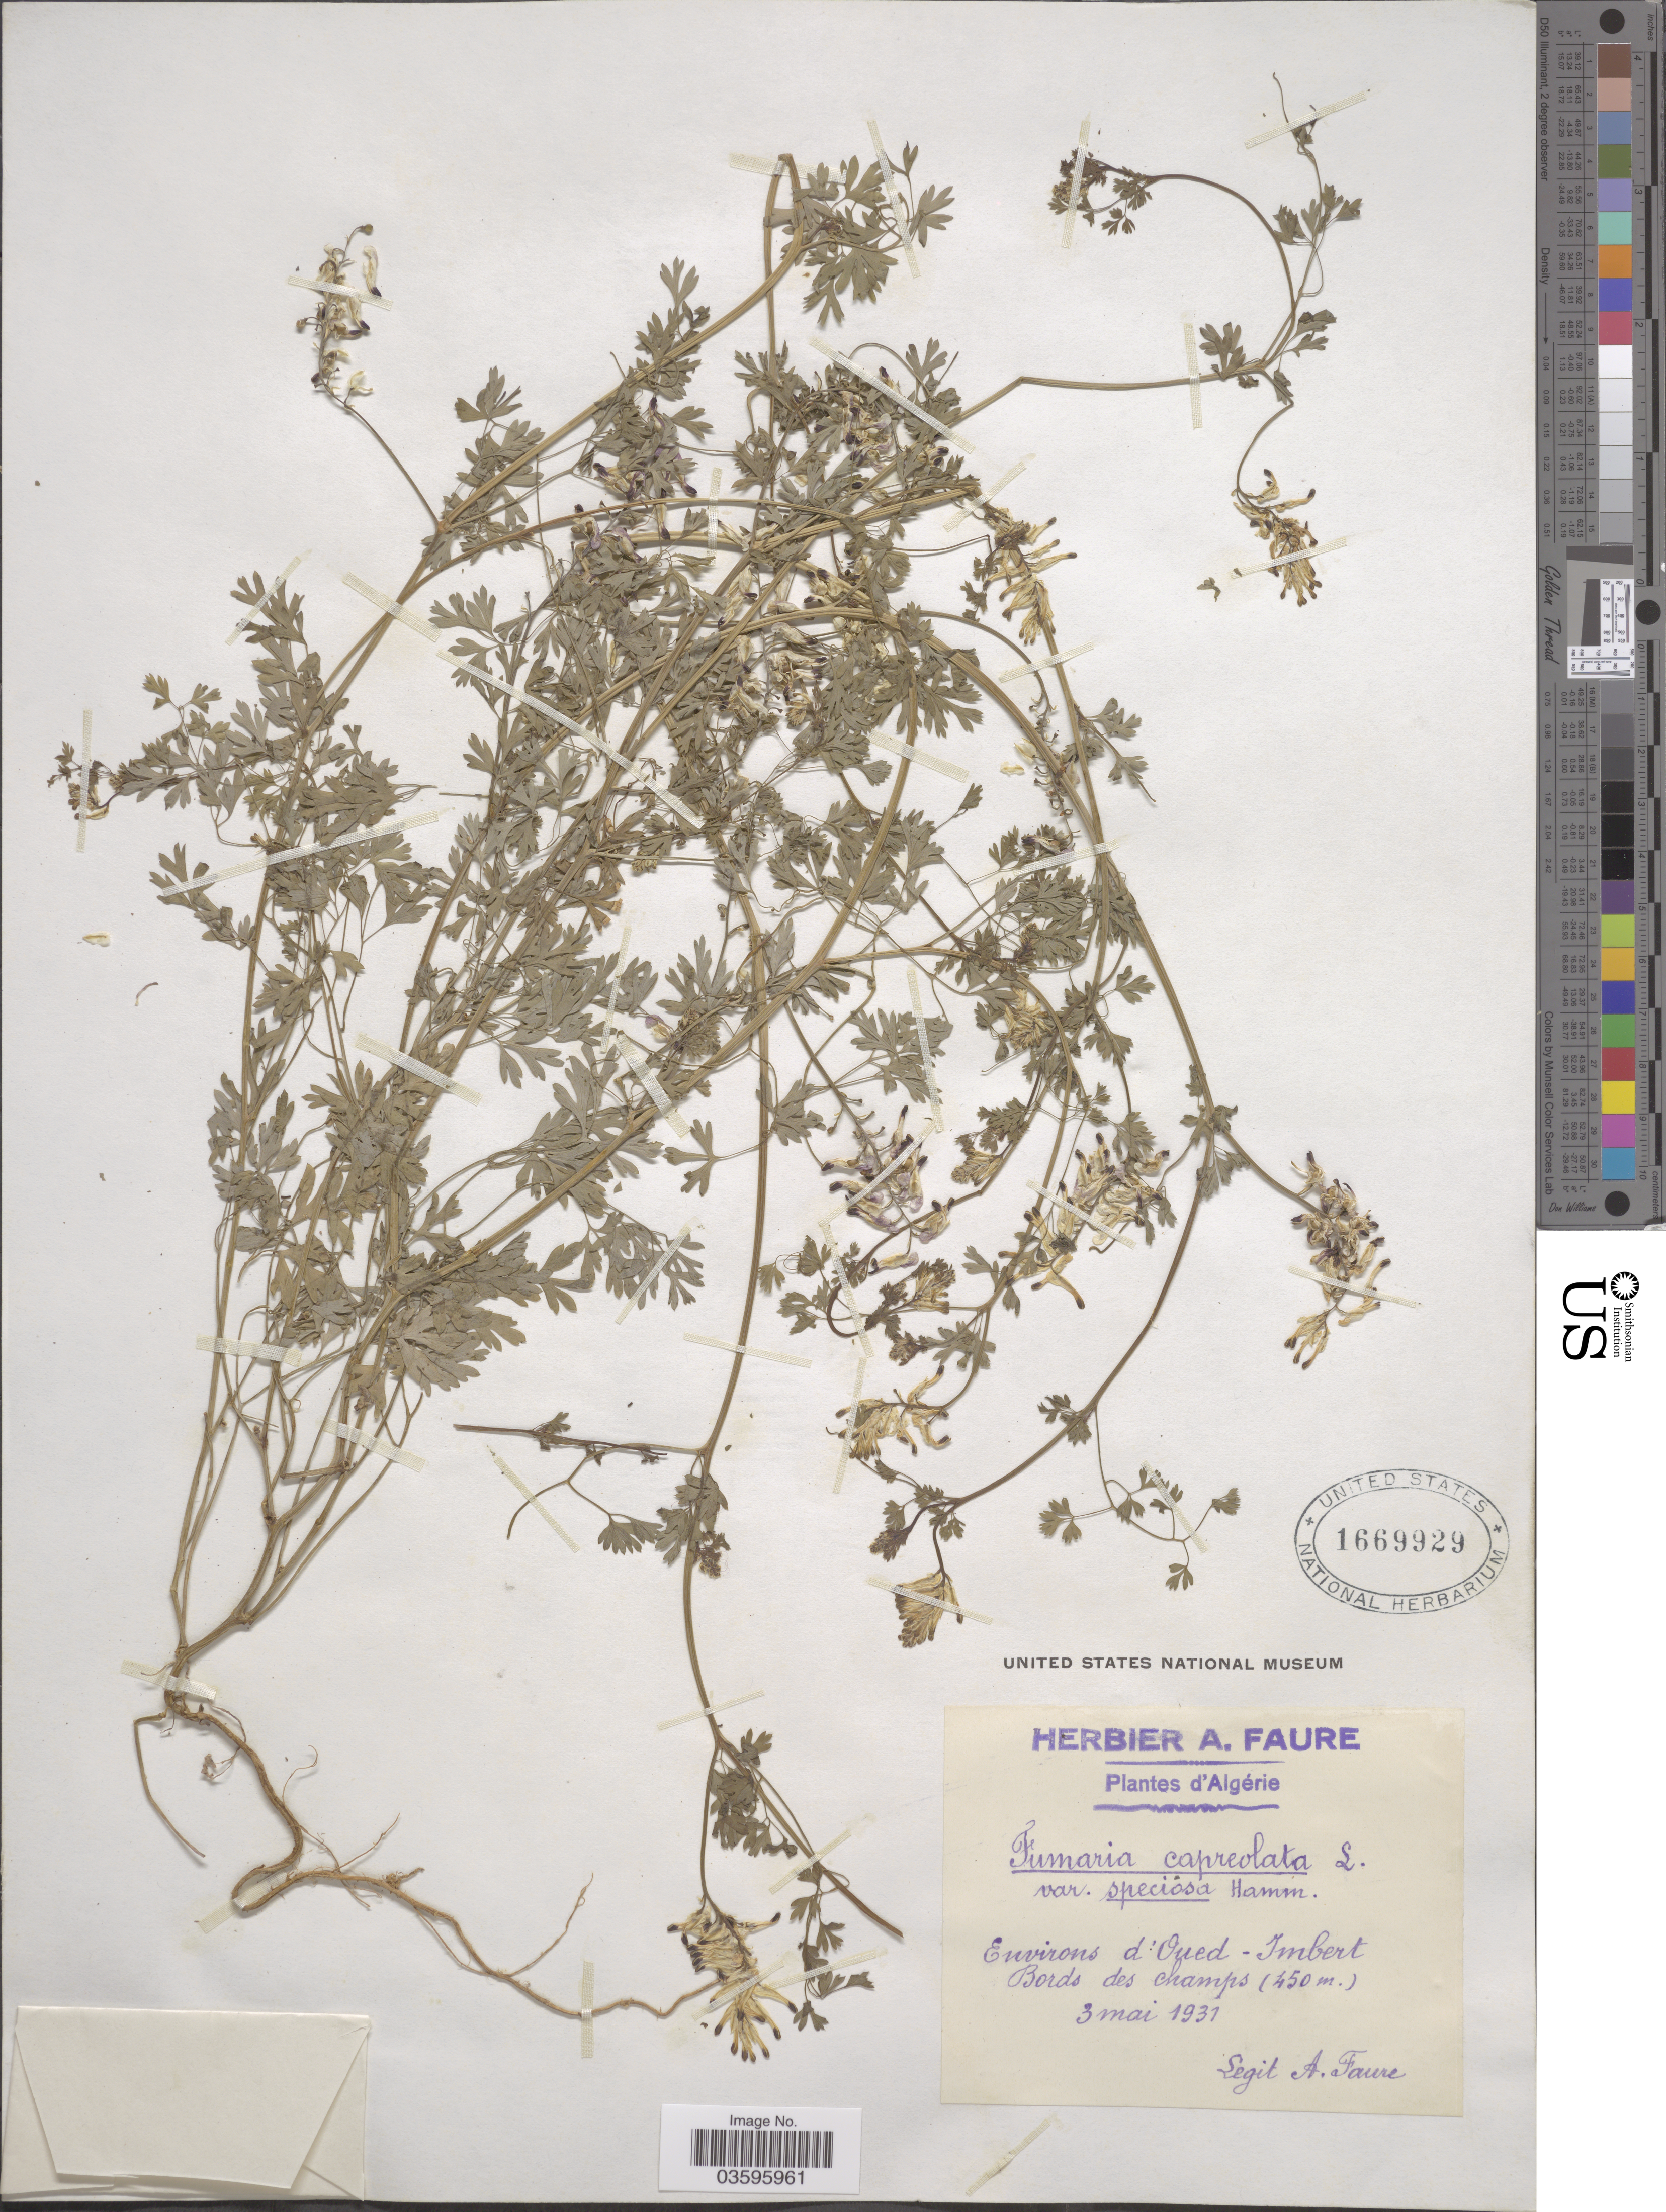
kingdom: Plantae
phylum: Tracheophyta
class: Magnoliopsida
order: Ranunculales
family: Papaveraceae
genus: Fumaria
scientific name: Fumaria capreolata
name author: L.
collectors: A. Faure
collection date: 1931-05-03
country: Algeria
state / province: El Oued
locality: Environs d'Oued - Imbert. Bords des champs.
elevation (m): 450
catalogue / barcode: US 1669929